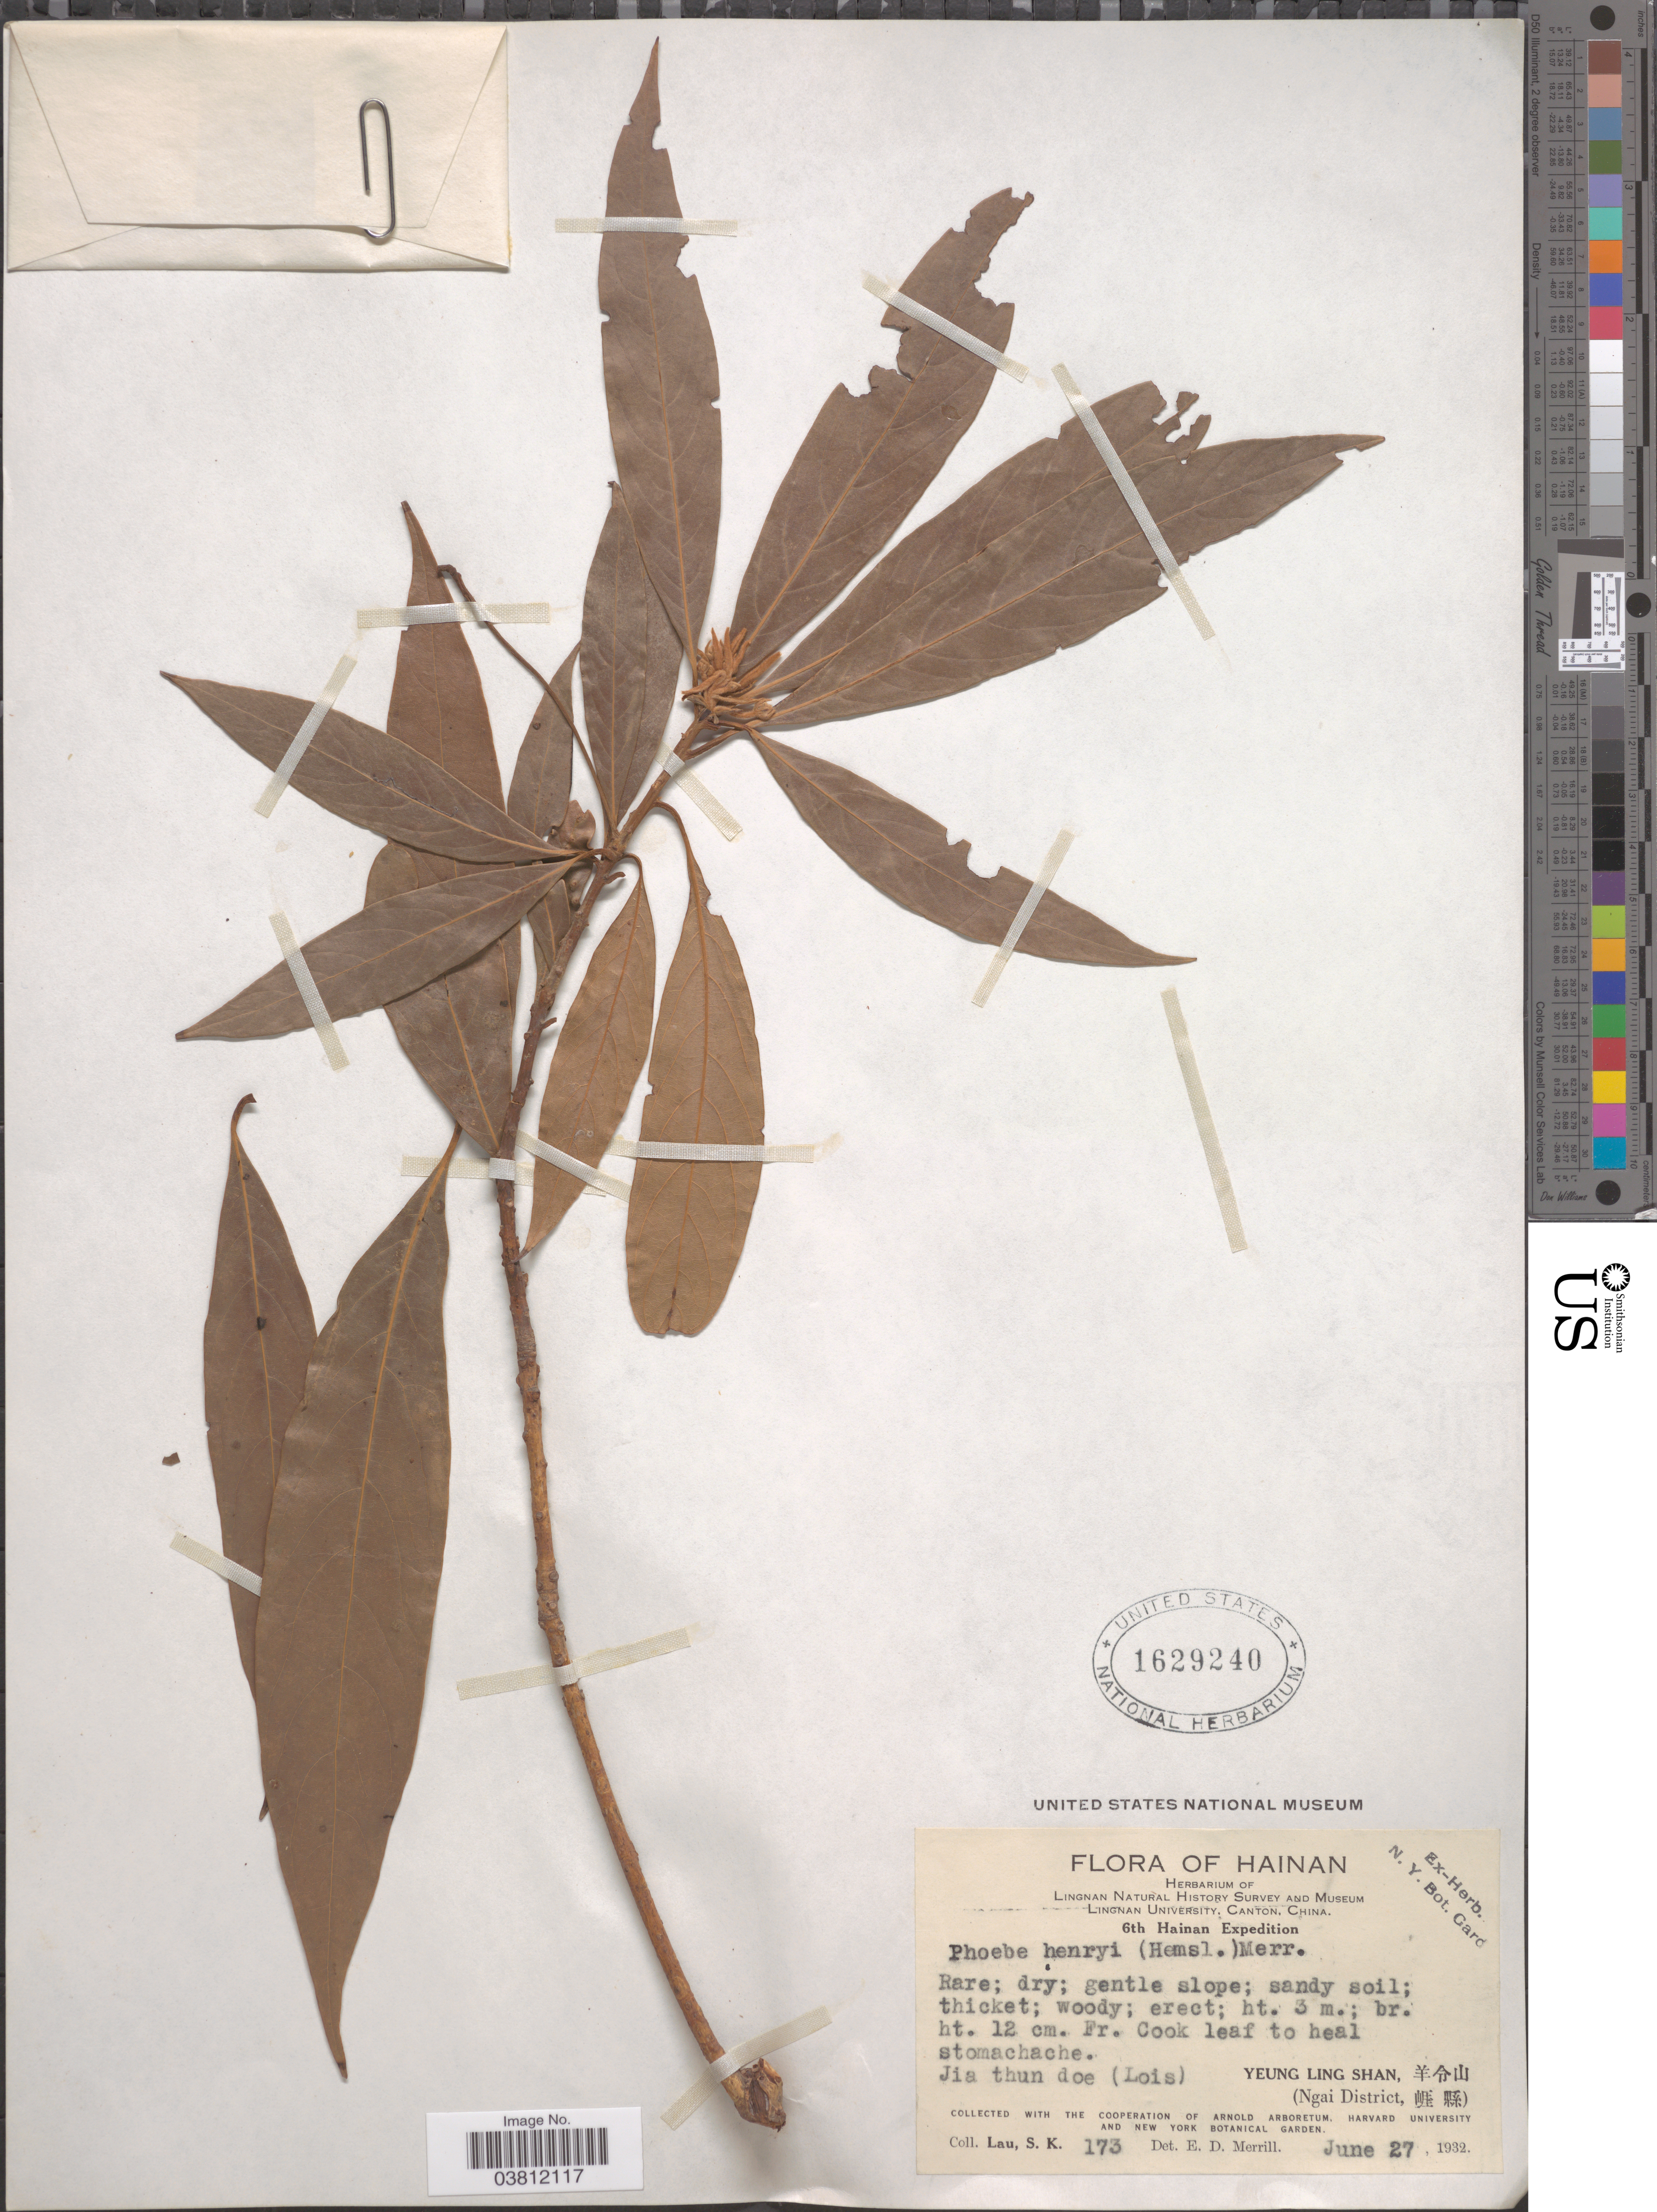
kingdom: Plantae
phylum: Tracheophyta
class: Magnoliopsida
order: Laurales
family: Lauraceae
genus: Phoebe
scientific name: Phoebe henryi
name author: (Hemsl.) Merr.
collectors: S. K. Lau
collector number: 173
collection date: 1932-06-27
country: China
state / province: Hainan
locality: Jia thun doe (Lois) Yeung Ling Shan. (Ngai District).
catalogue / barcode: US 1629240